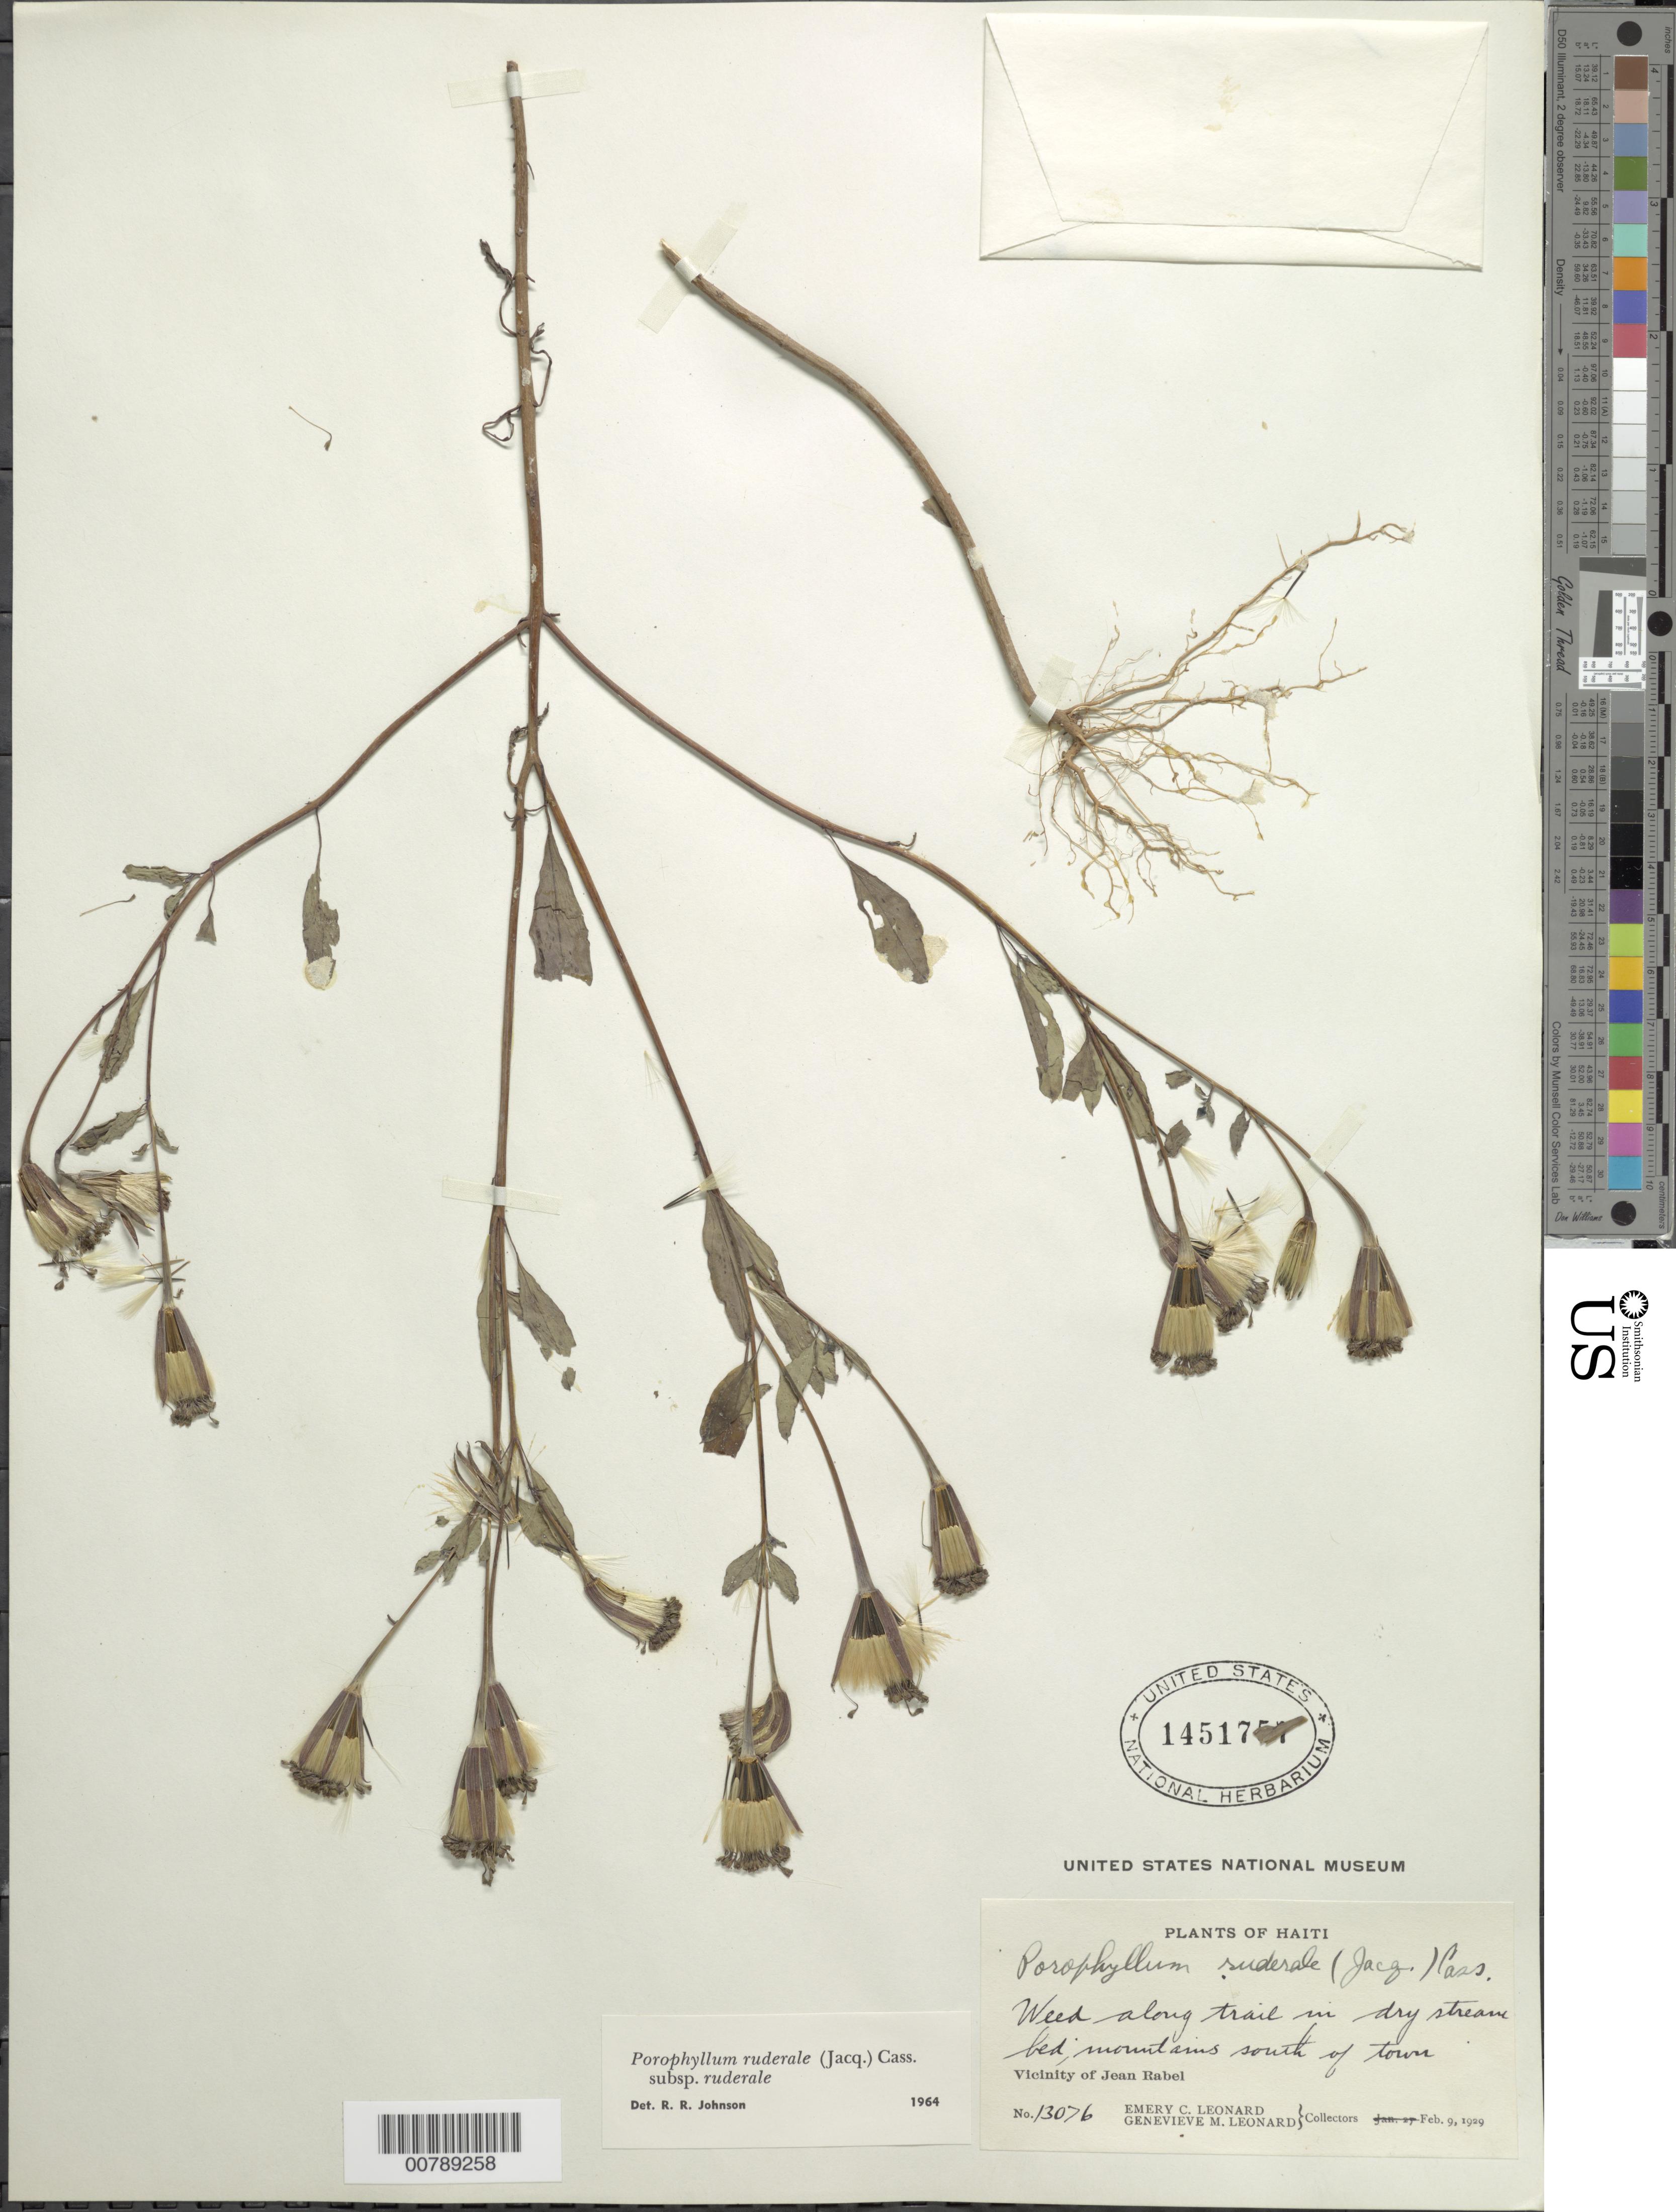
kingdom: Plantae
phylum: Tracheophyta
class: Magnoliopsida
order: Asterales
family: Asteraceae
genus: Porophyllum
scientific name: Porophyllum ruderale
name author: (Jacq.) Cass.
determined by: Johnson, R. R.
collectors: E. C. Leonard & G. M. Leonard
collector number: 13076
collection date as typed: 09 Feb 1929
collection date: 1929-02-09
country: Haiti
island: Hispaniola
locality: Vicinity of Jean Rabel, along trail in dry stream bed; mountains south of town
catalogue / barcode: US 1451757